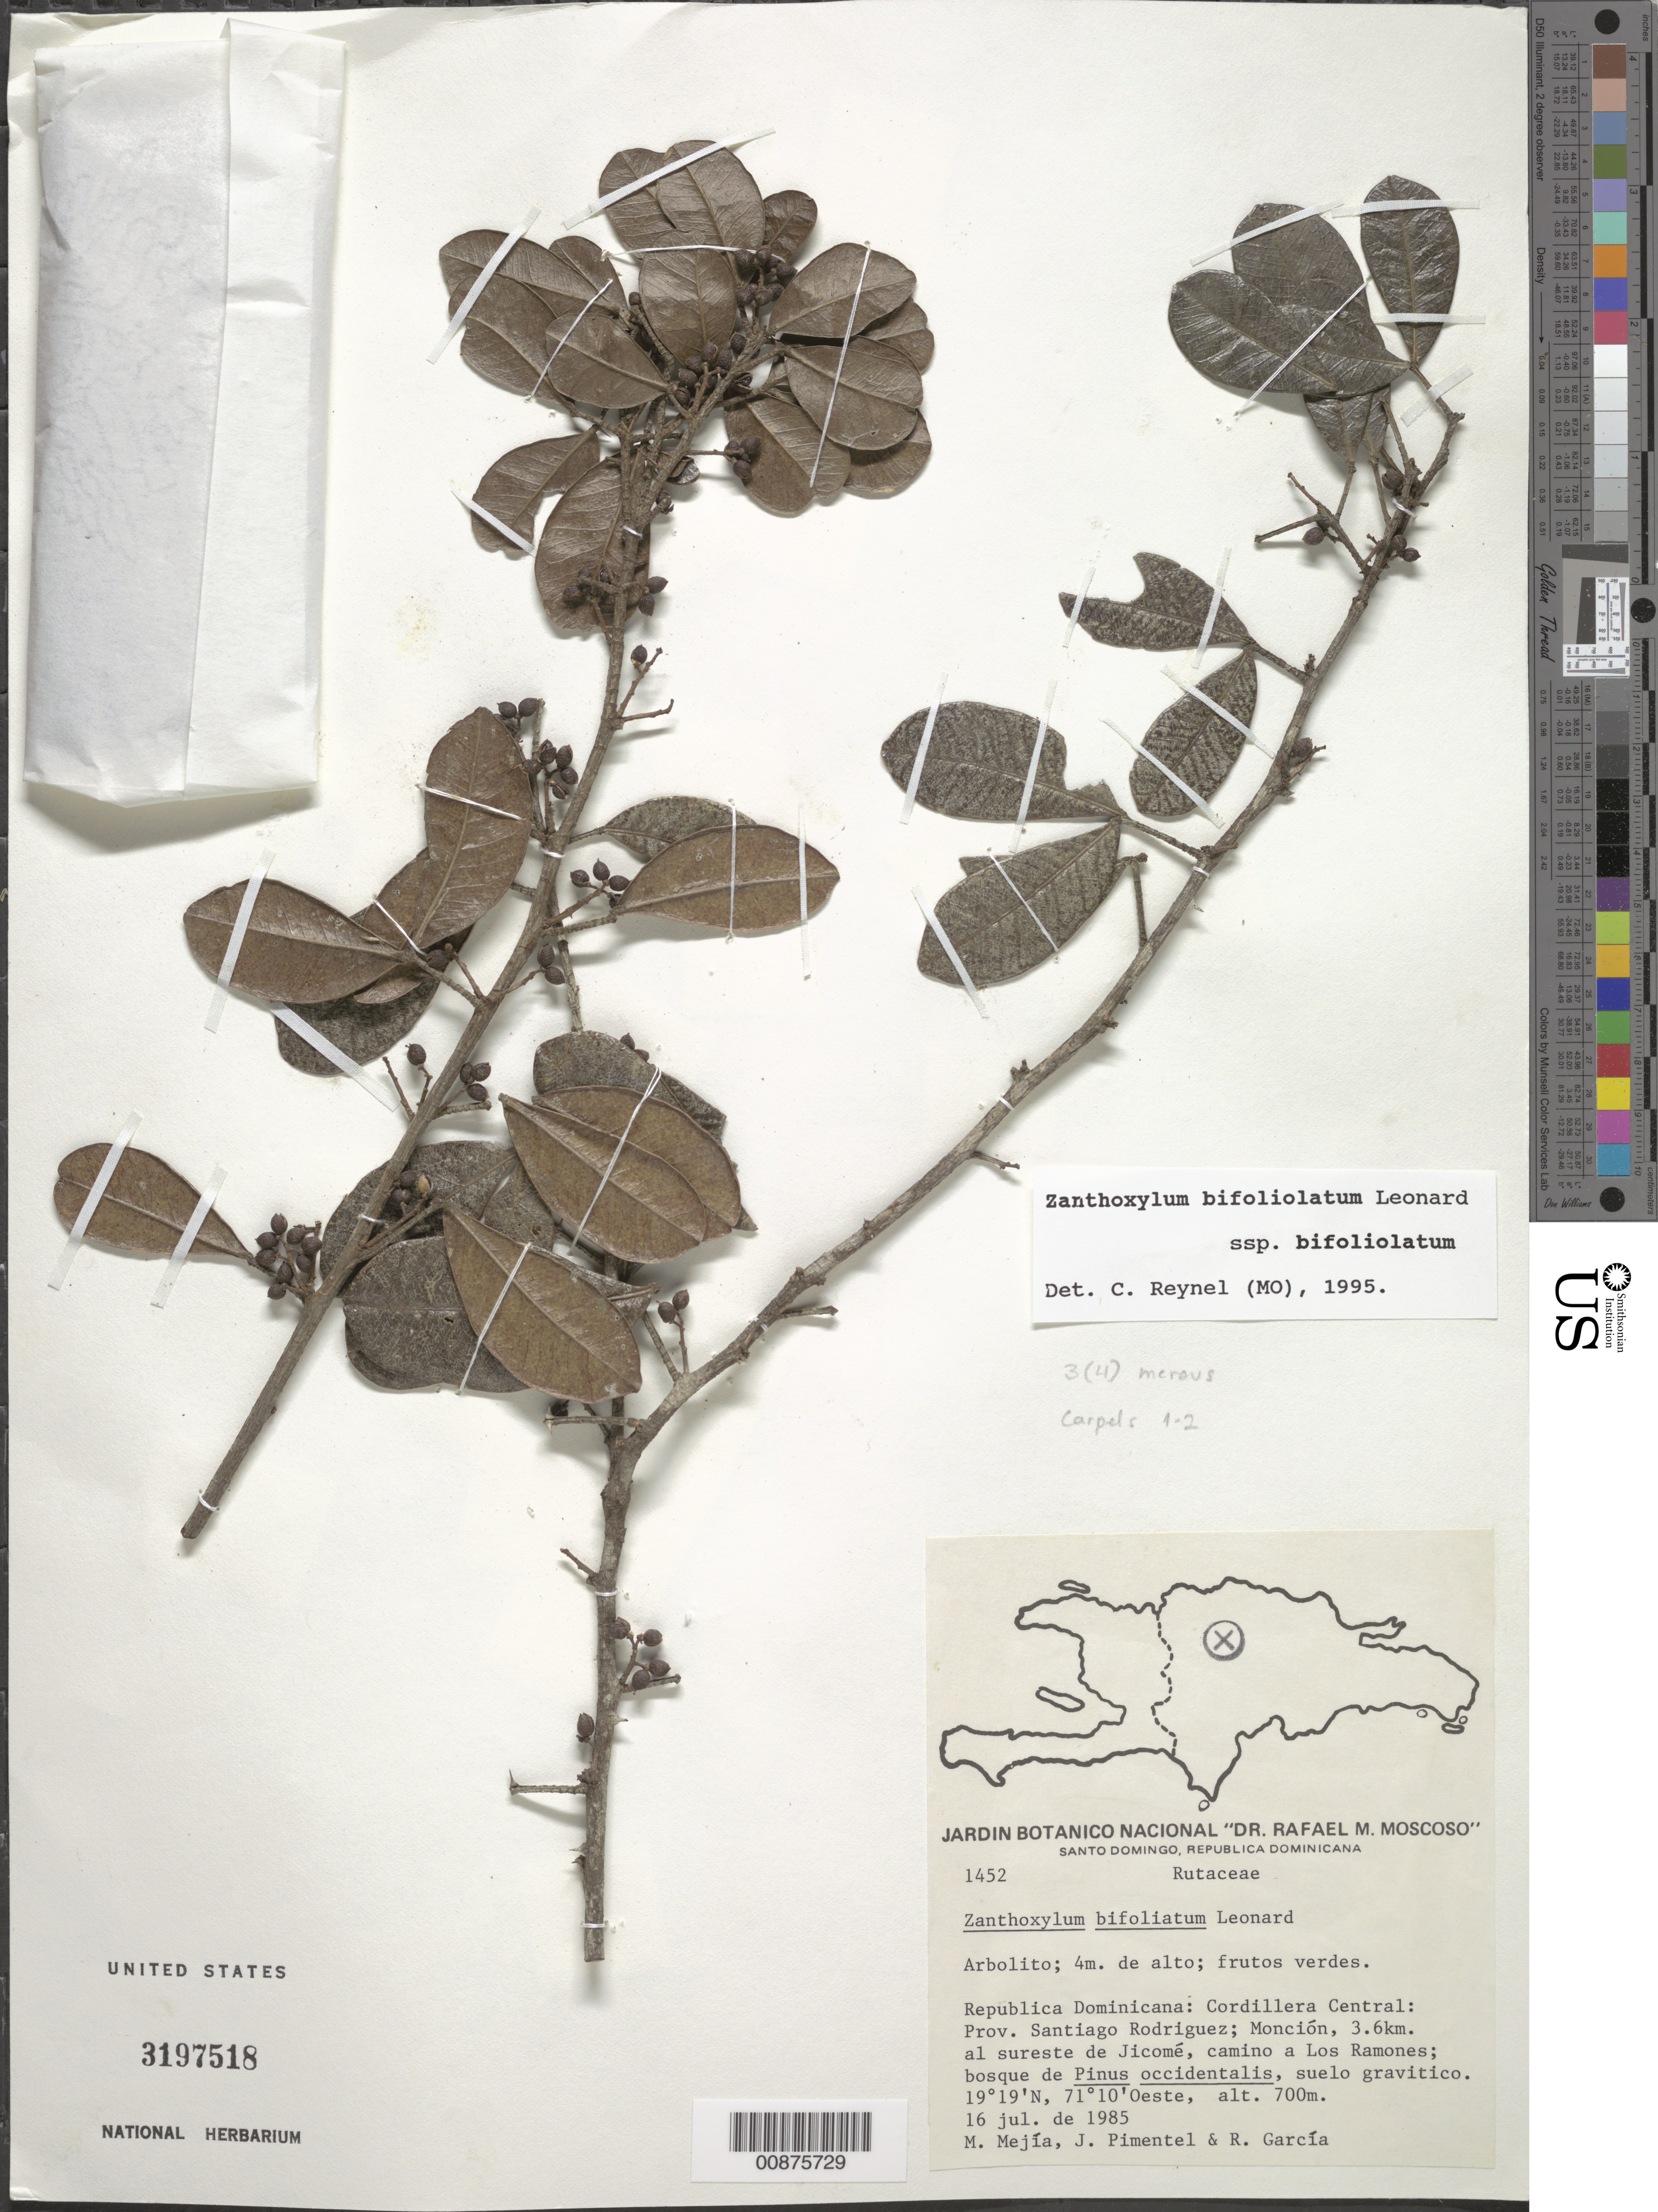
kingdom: Plantae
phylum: Tracheophyta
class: Magnoliopsida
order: Sapindales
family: Rutaceae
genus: Zanthoxylum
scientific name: Zanthoxylum bifoliolatum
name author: Leonard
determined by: Reynel, Carlos A., (MO), Missouri Botanical Garden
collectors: M. Mejia, J. Pimentel & R. G. García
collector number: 1452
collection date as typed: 16 Jul 1985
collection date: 1985-07-16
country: Dominican Republic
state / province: Santiago Rodríguez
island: Hispaniola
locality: Cordillera Central, Monción, 3.6 km. al sureste de Jicomé, camino a Los Ramones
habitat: Bosque de Pinus occidentalis, suelo gravitico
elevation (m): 700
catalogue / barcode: US 3197518